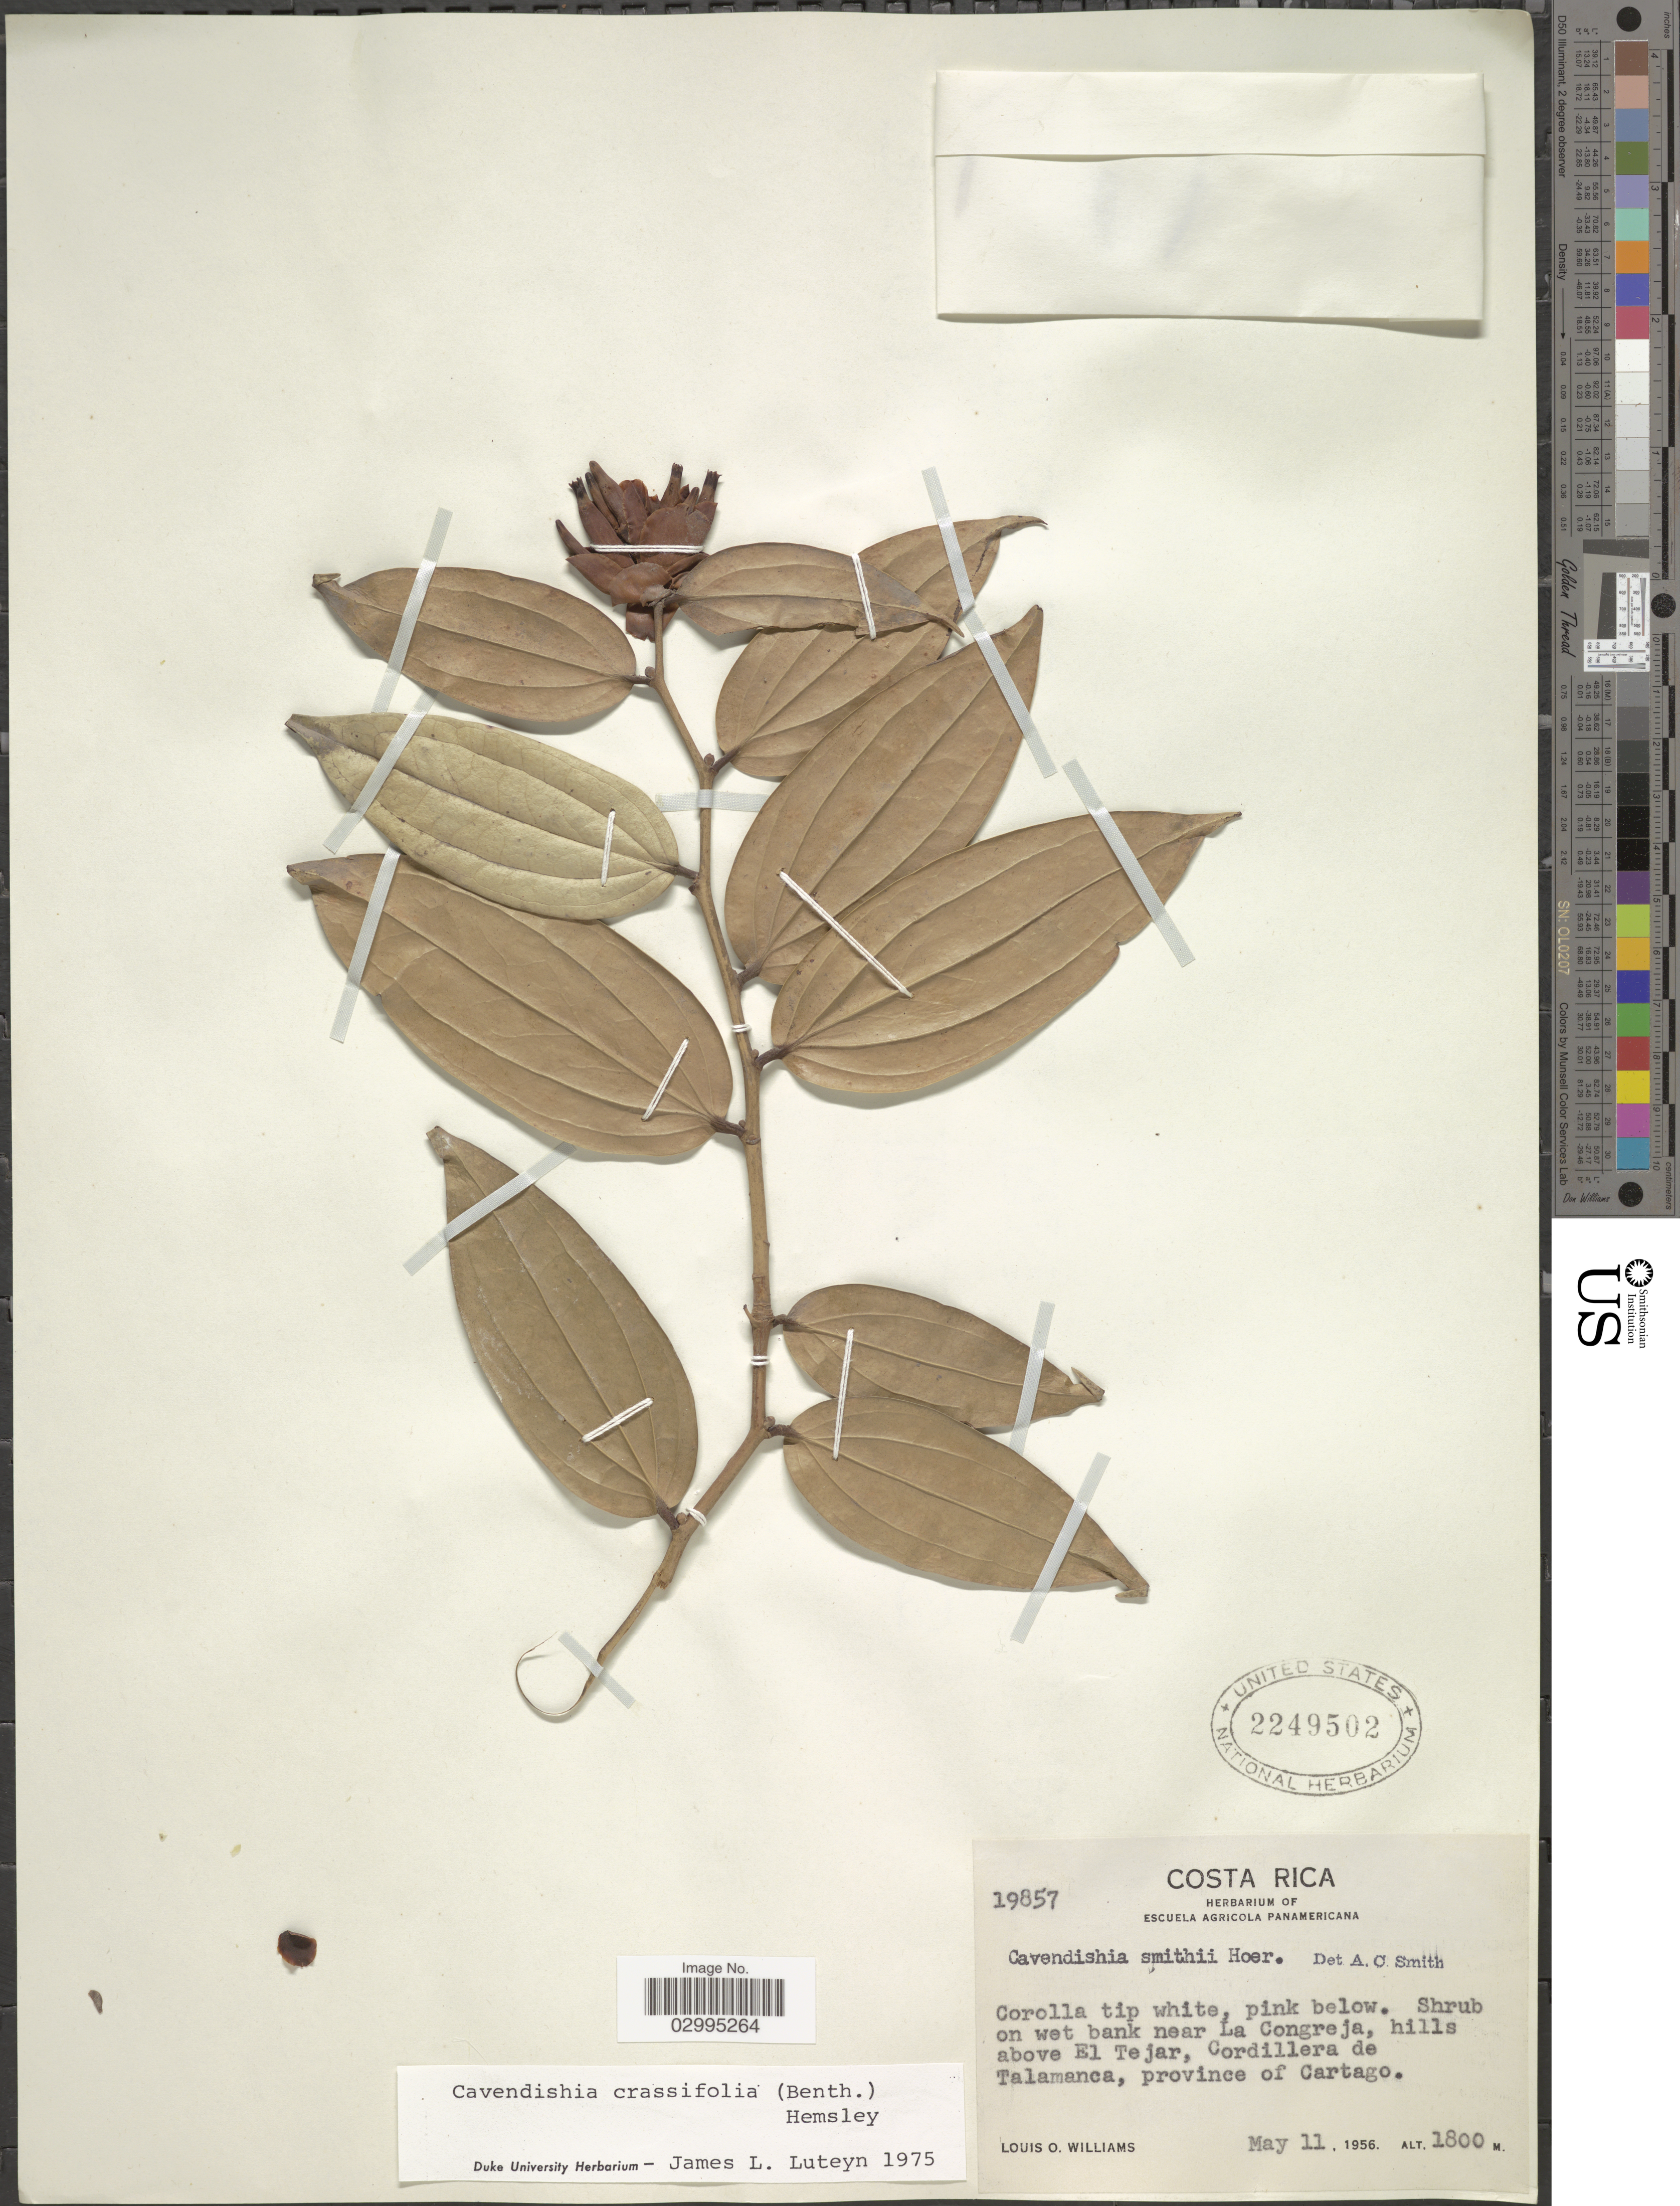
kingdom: Plantae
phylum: Tracheophyta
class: Magnoliopsida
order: Ericales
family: Ericaceae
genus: Cavendishia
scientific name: Cavendishia crassifolia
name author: (Benth.) Hemsl.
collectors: L. O. Williams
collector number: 19857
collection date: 1956-05-11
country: Costa Rica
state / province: Cartago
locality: Hills above El Tejar, Cordillera de Talamanca.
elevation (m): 1800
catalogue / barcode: US 2249502